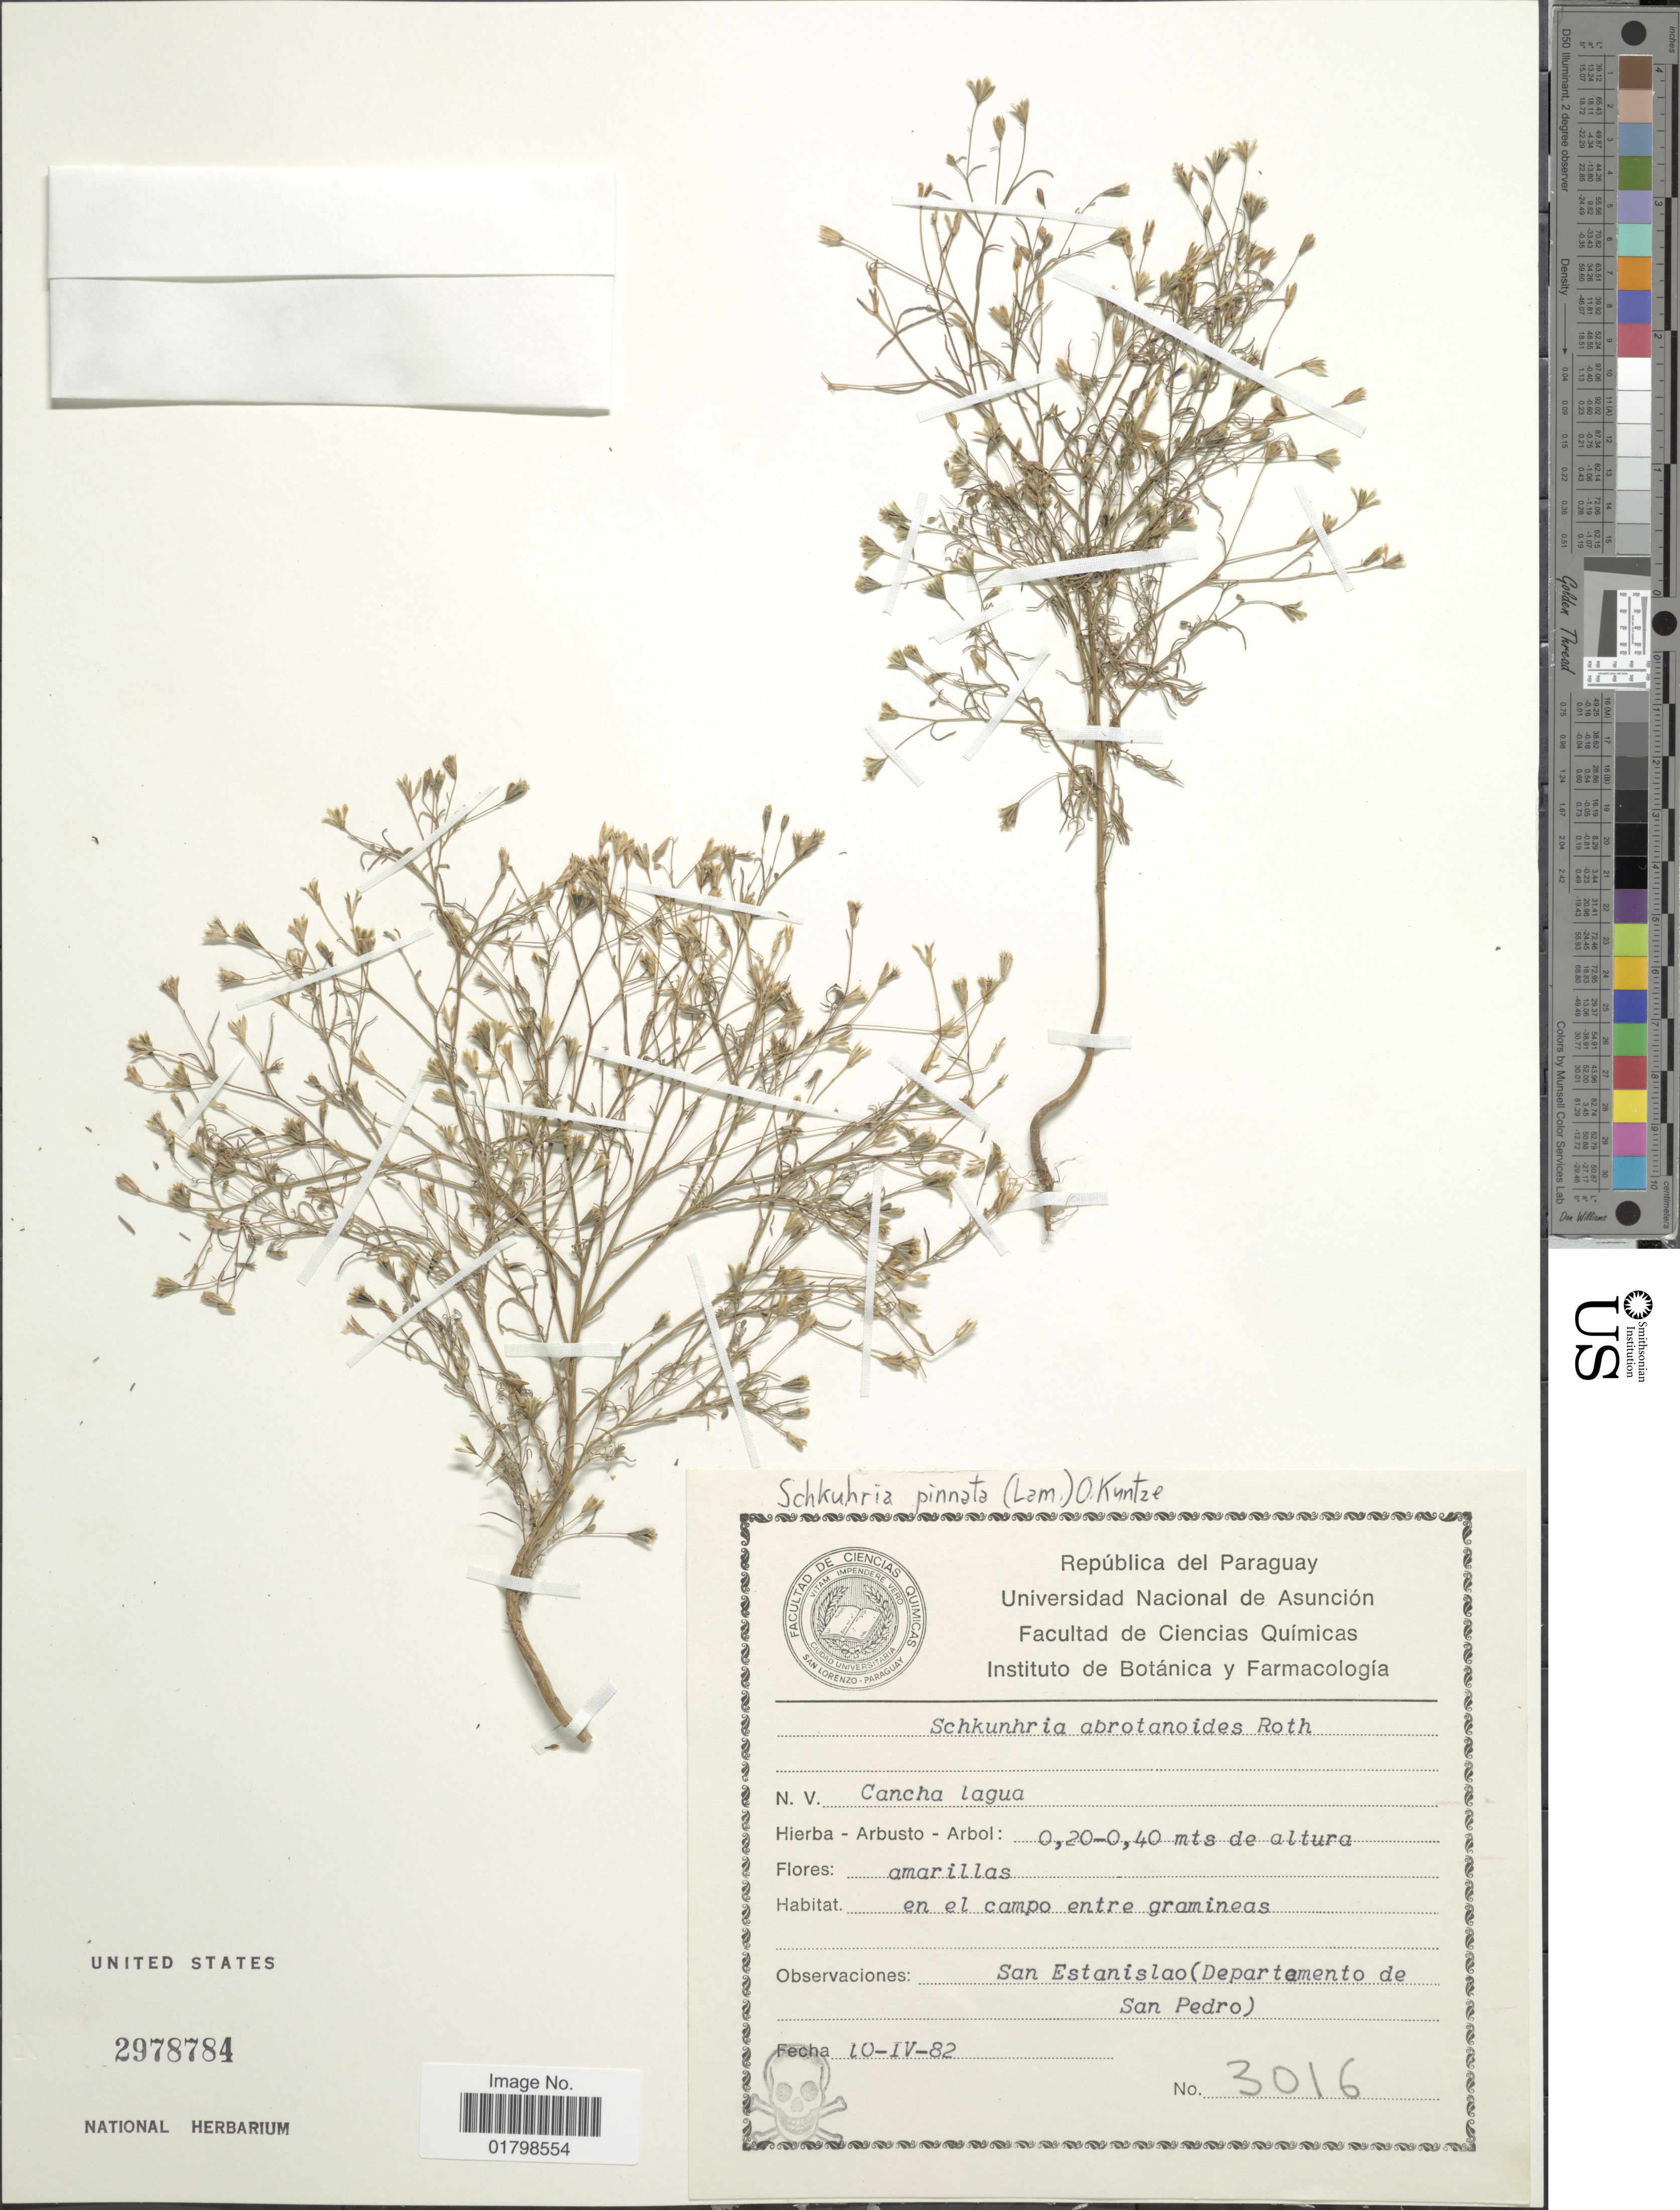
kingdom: Plantae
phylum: Tracheophyta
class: Magnoliopsida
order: Asterales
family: Asteraceae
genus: Schkuhria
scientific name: Schkuhria pinnata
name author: (Lam.) Kuntze ex Thell.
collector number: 3016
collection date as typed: Transcribed d/m/y: 10/4/82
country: Paraguay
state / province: San Pedro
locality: San Estanislao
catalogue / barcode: US 2978784